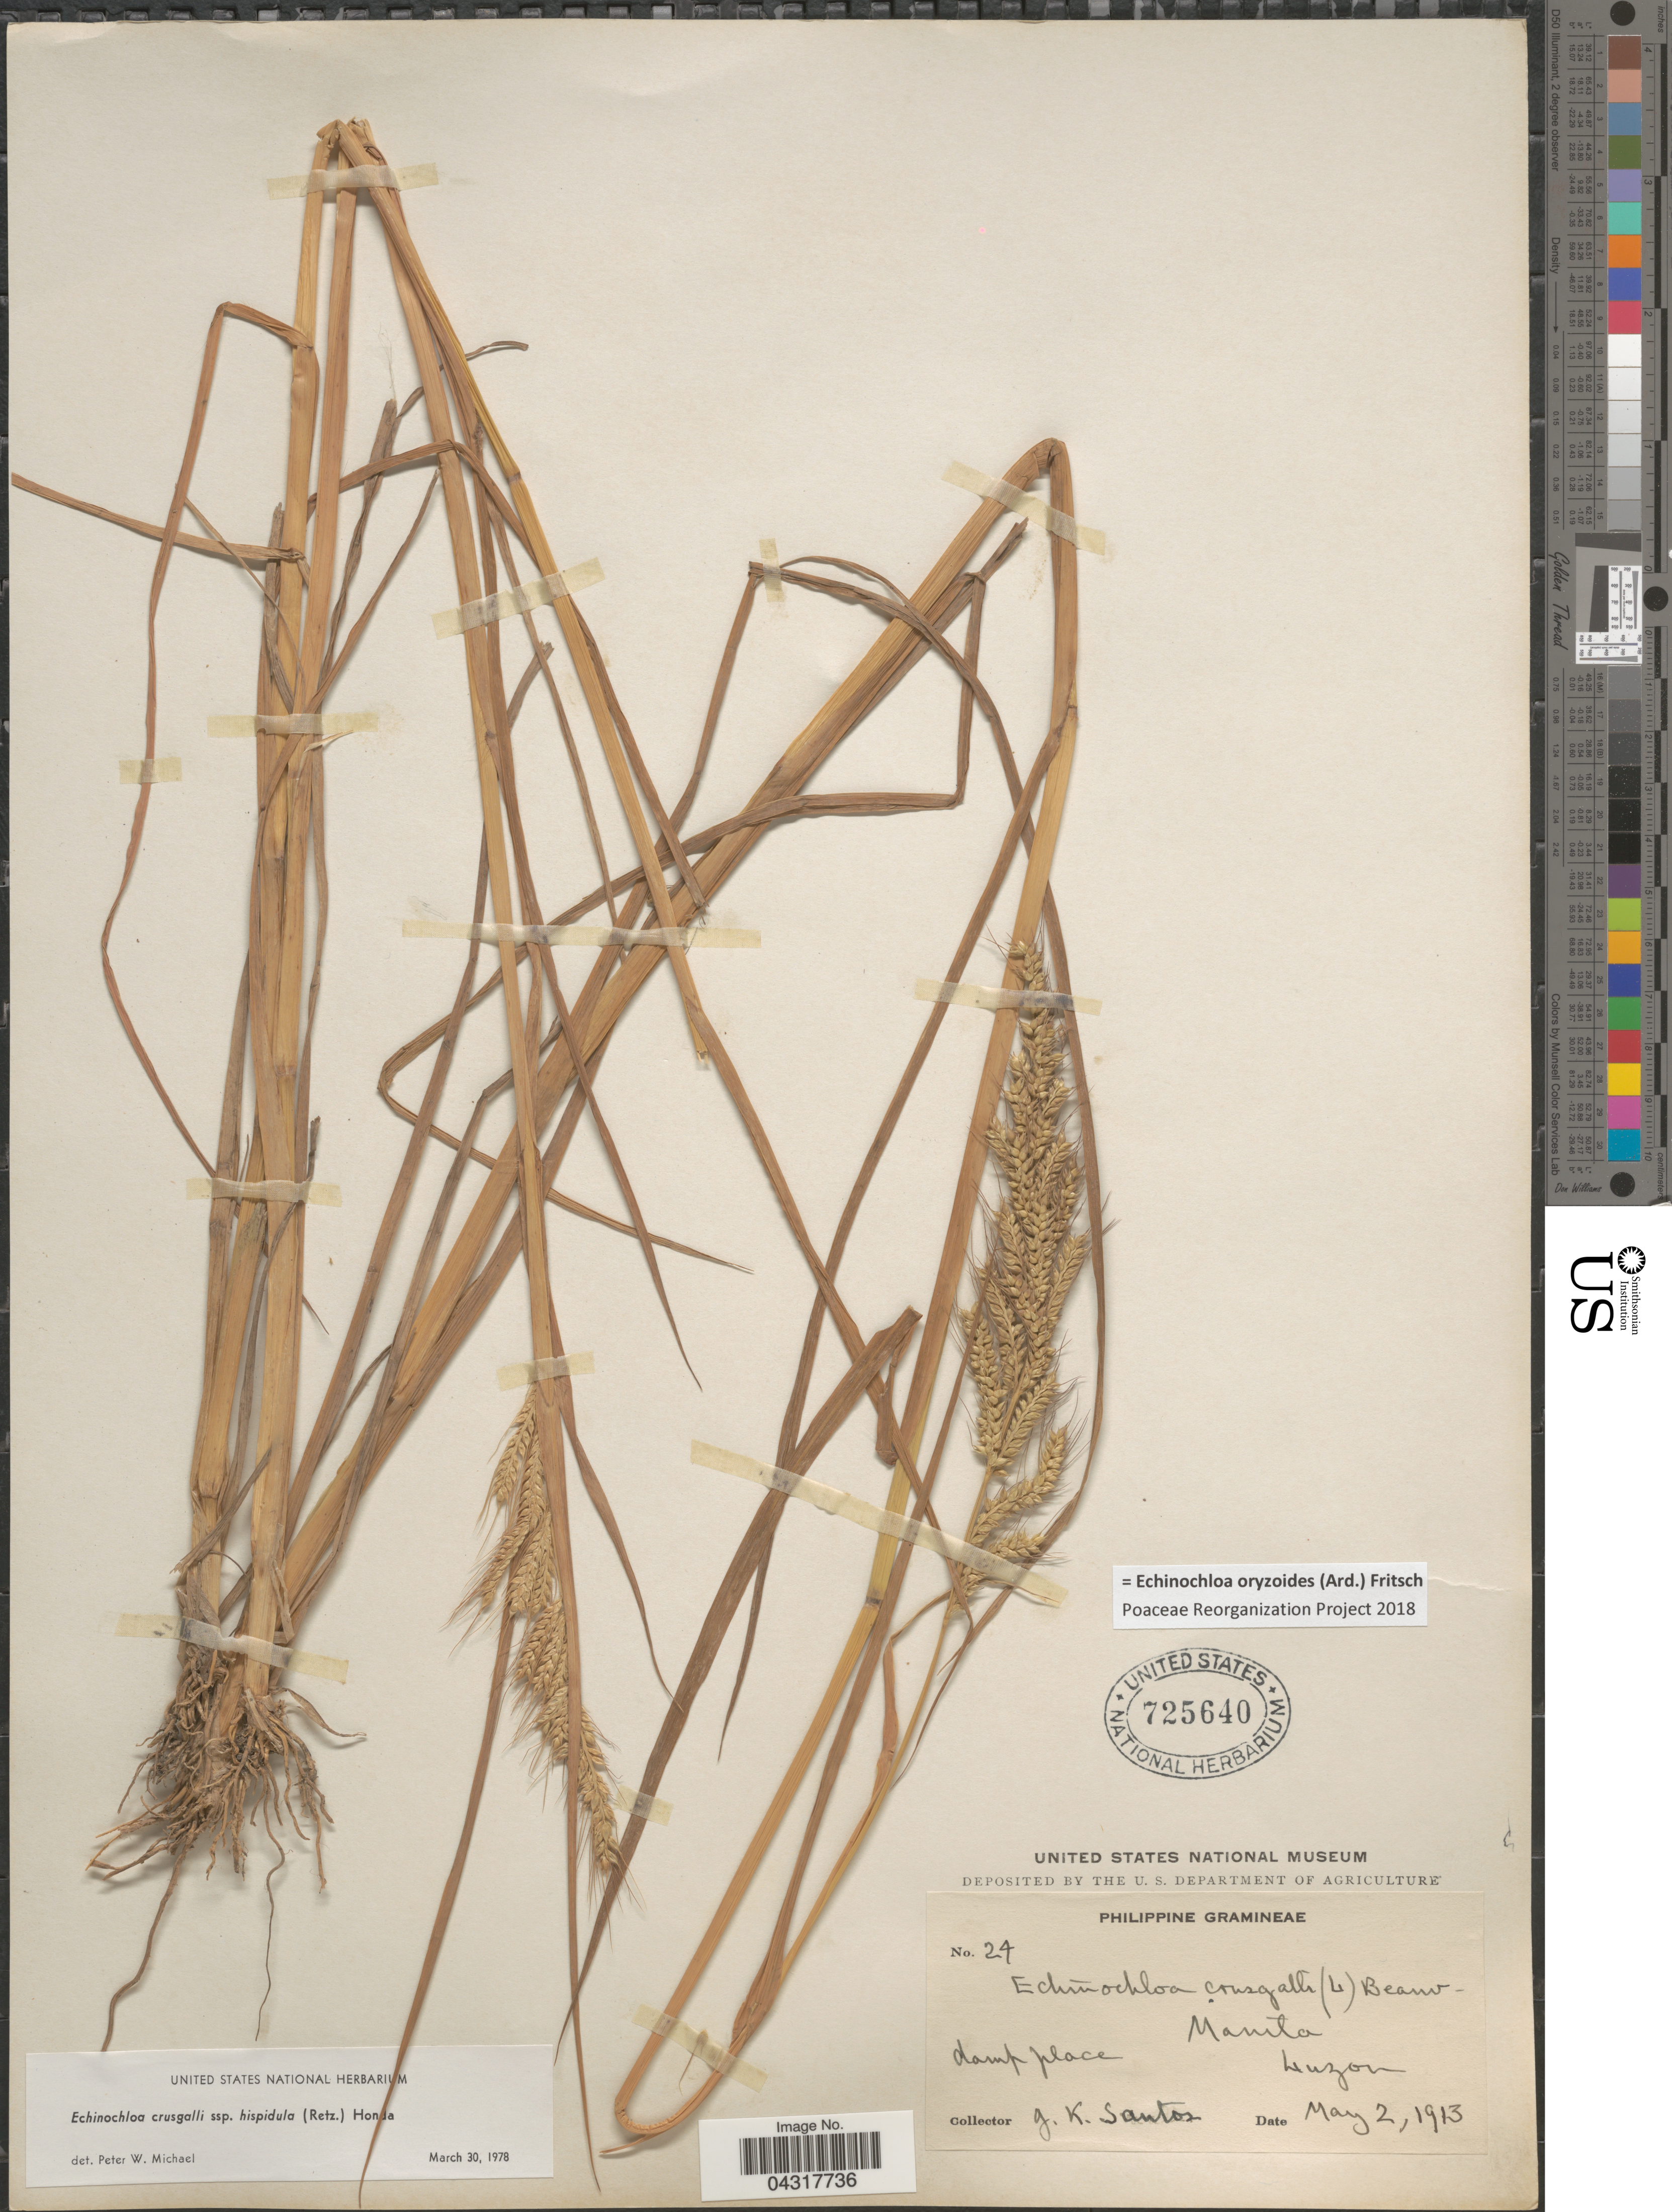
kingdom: Plantae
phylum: Tracheophyta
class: Liliopsida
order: Poales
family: Poaceae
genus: Echinochloa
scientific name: Echinochloa oryzoides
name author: (Ard.) Fritsch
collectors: J. K. Santos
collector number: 24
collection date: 1913-05-02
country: Philippines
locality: Manila. Luzon.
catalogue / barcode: US 725640